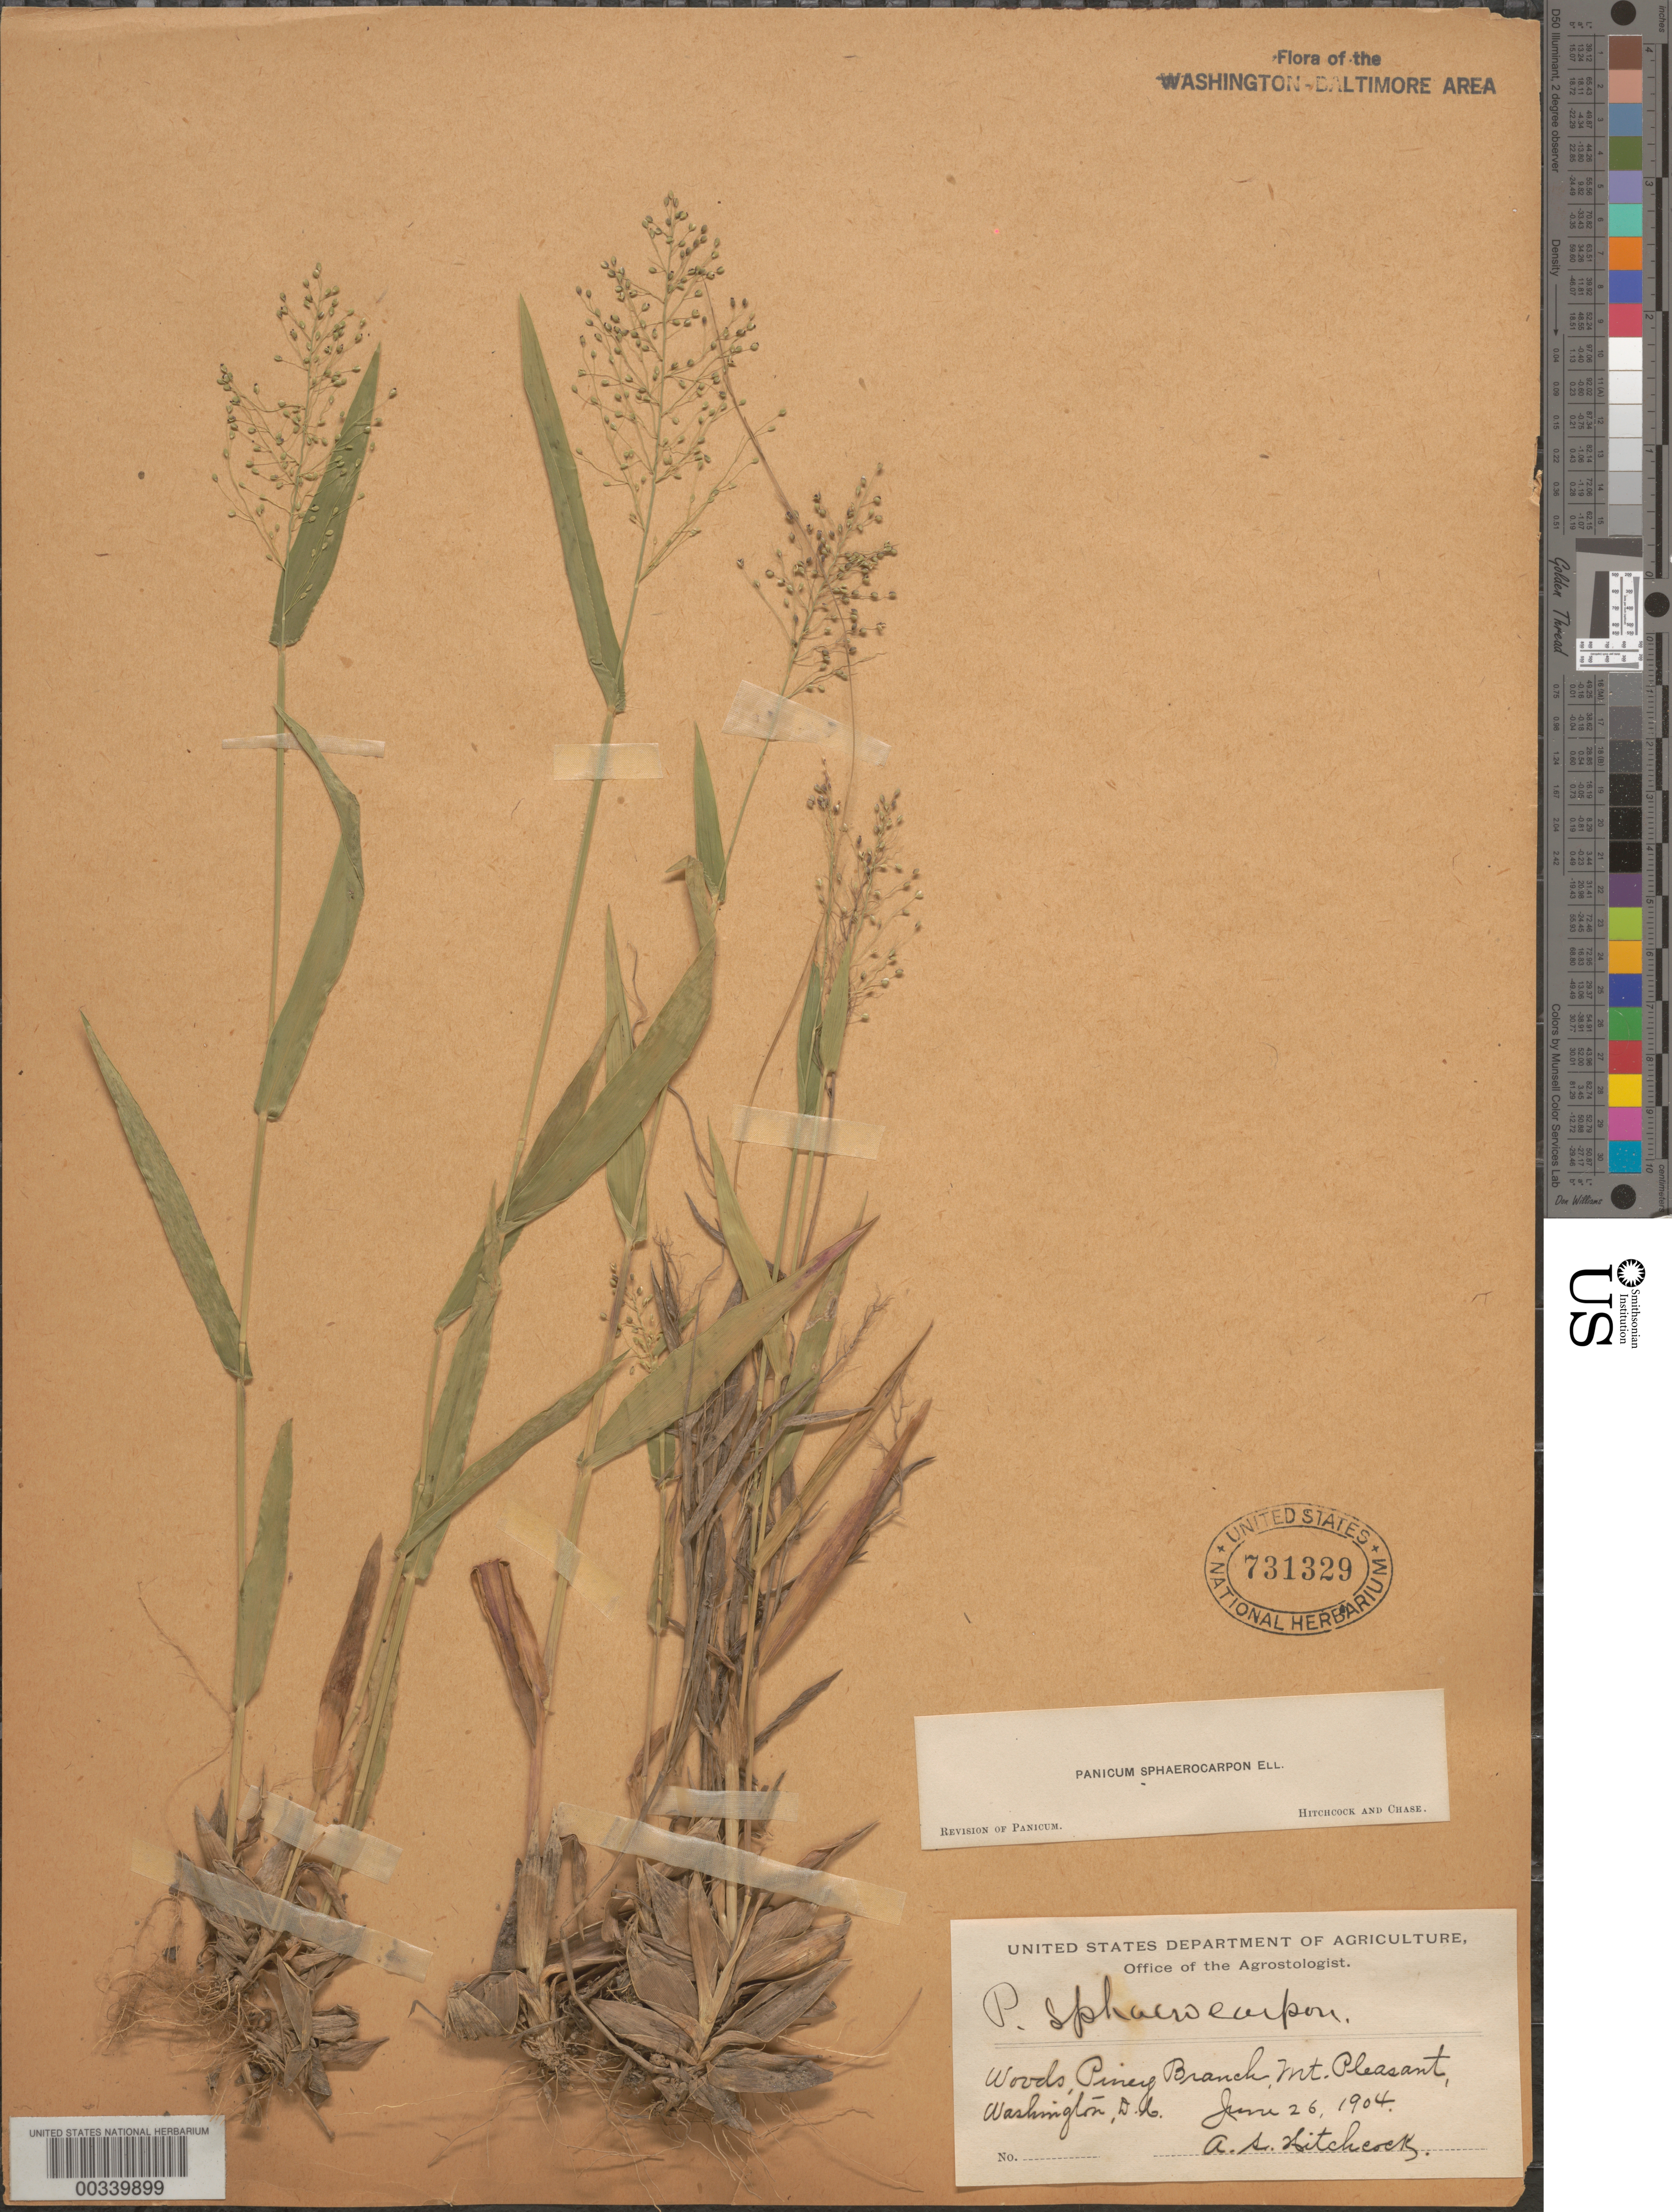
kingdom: Plantae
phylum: Tracheophyta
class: Liliopsida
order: Poales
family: Poaceae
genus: Dichanthelium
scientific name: Dichanthelium sphaerocarpon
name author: (Elliott) Gould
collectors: A. S. Hitchcock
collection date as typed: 26 Jun 1904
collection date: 1904-06-26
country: United States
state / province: District of Columbia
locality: Piney Branch, Mount Pleasant Rock Creek Park and Vicinity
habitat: Woods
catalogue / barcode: US 731329